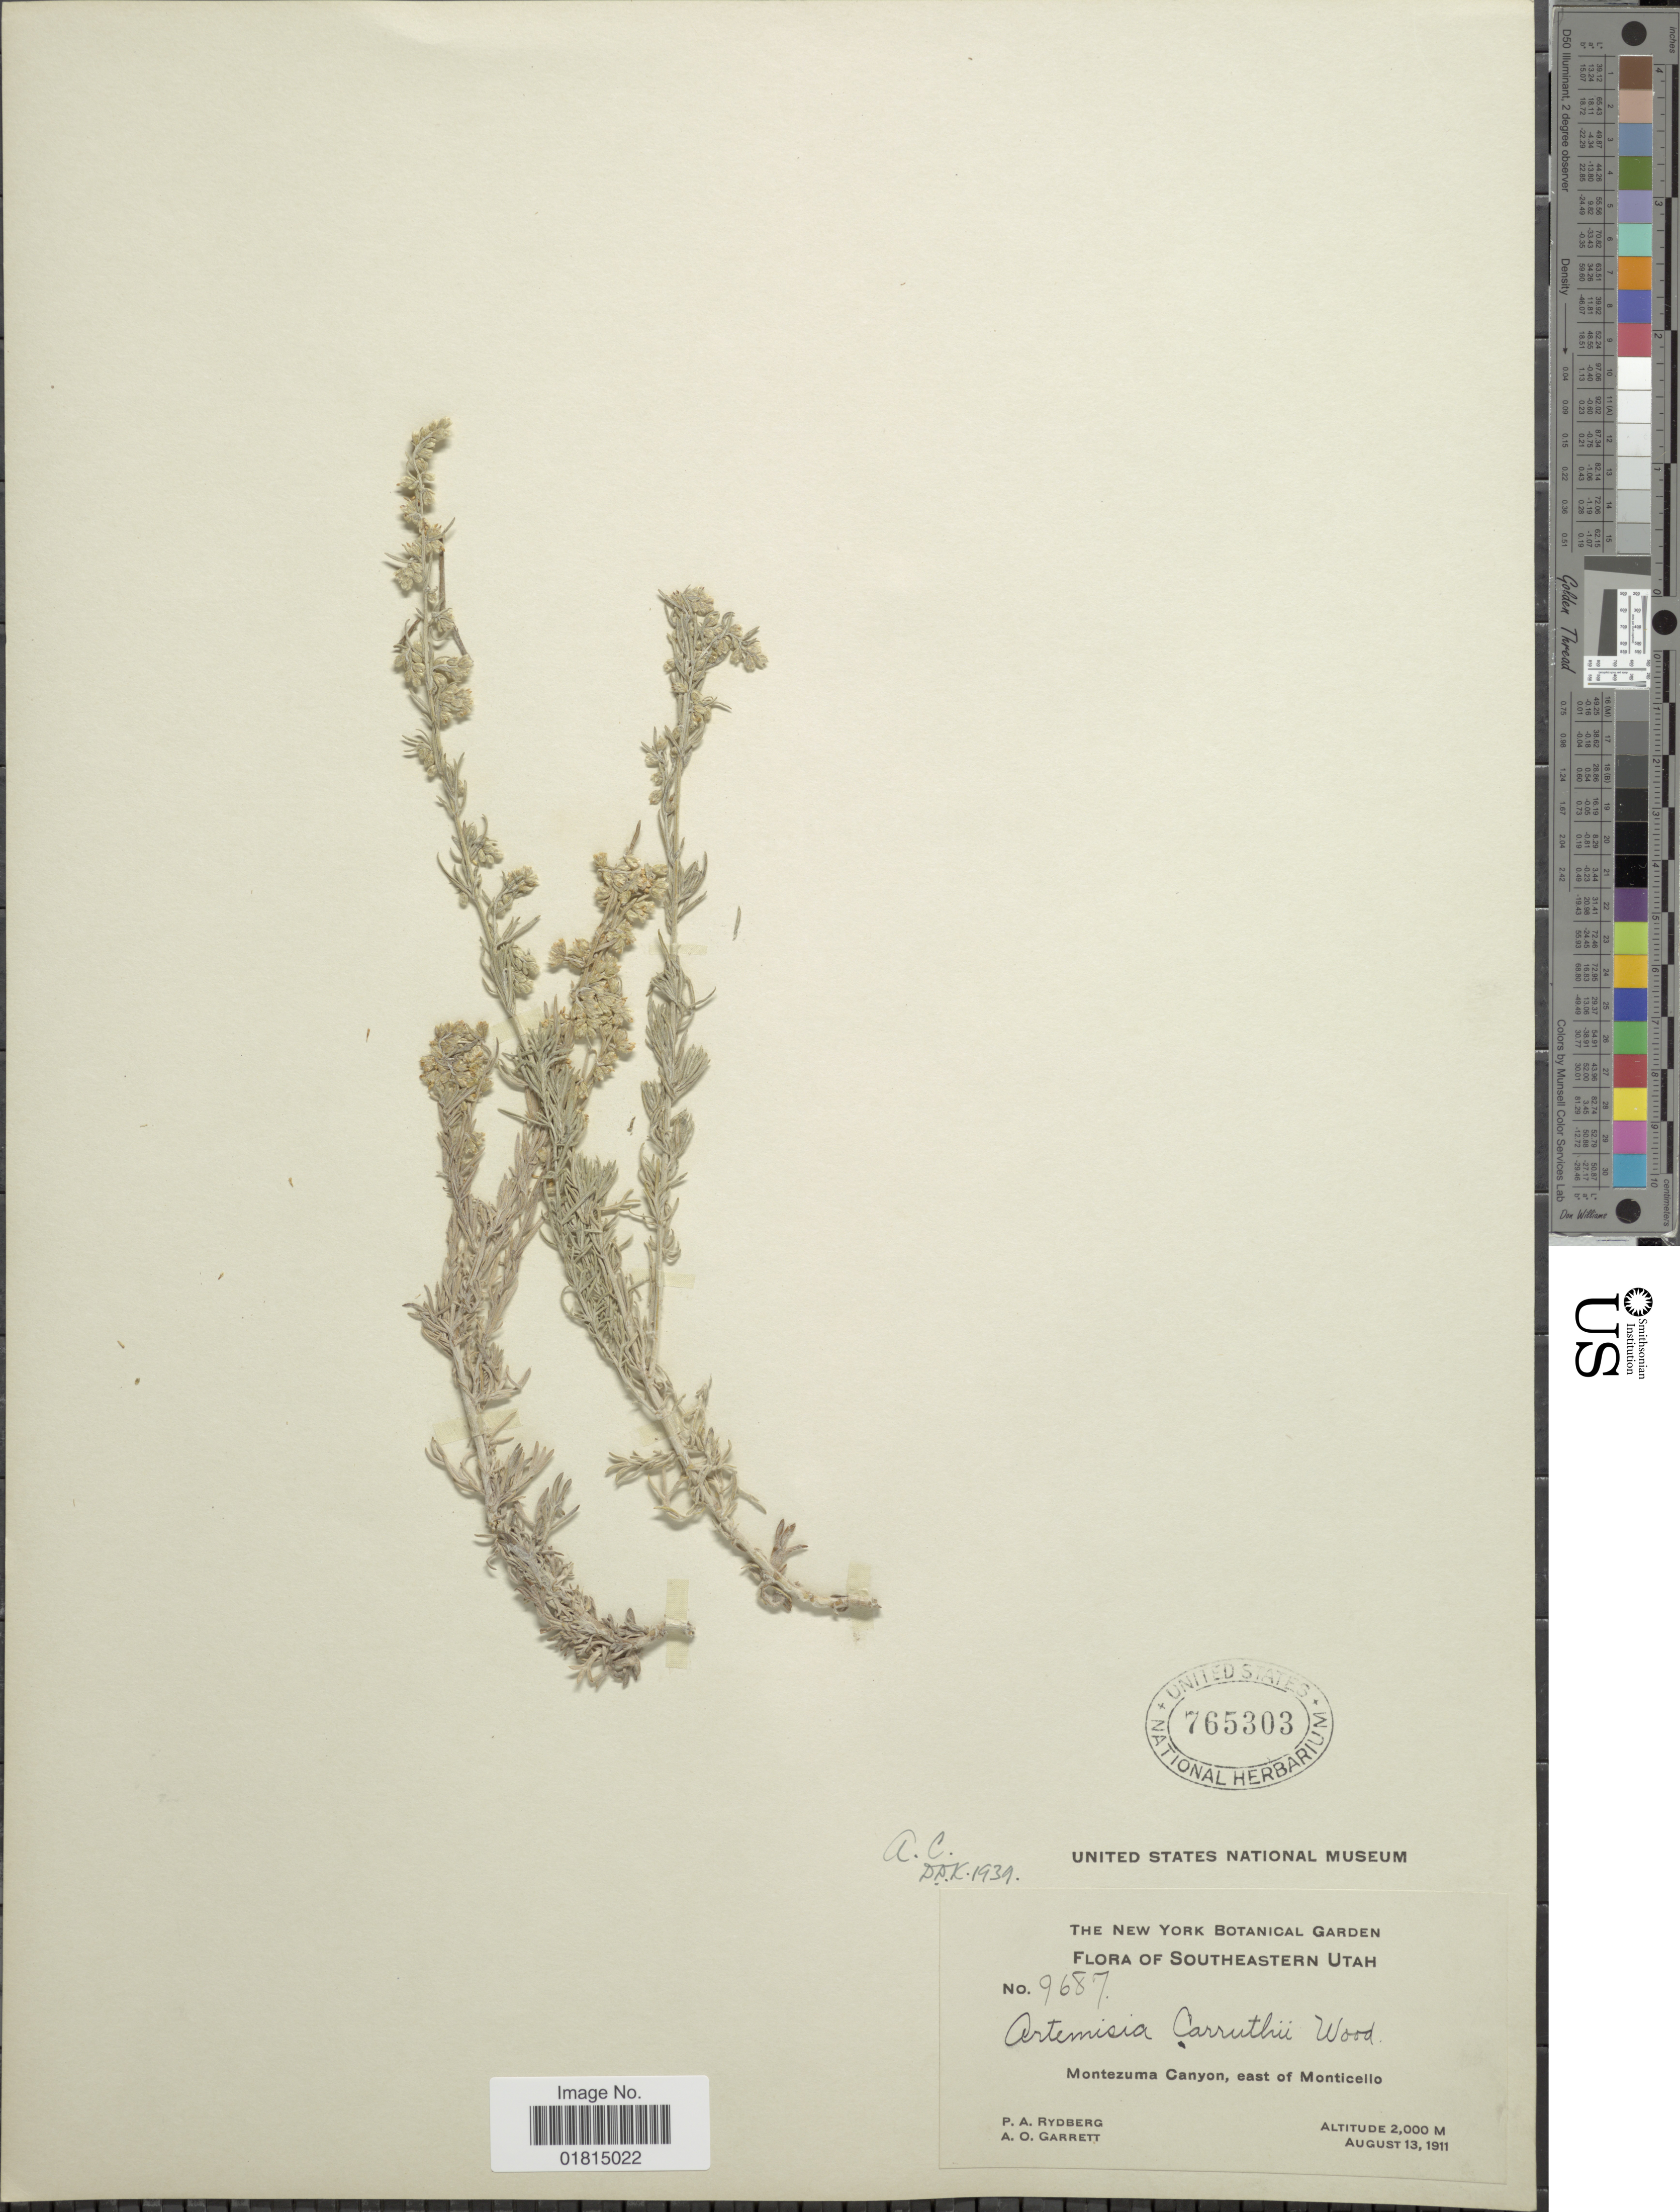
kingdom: Plantae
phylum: Tracheophyta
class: Magnoliopsida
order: Asterales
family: Asteraceae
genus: Artemisia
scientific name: Artemisia carruthii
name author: Alph. Wood ex Carruth.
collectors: P. A. Rydberg & A. O. Garrett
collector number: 9687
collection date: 1911-08-13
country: United States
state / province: Utah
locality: Southeastern Utah. Montezuma Canyon, east of Moticello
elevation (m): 2000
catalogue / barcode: US 765303